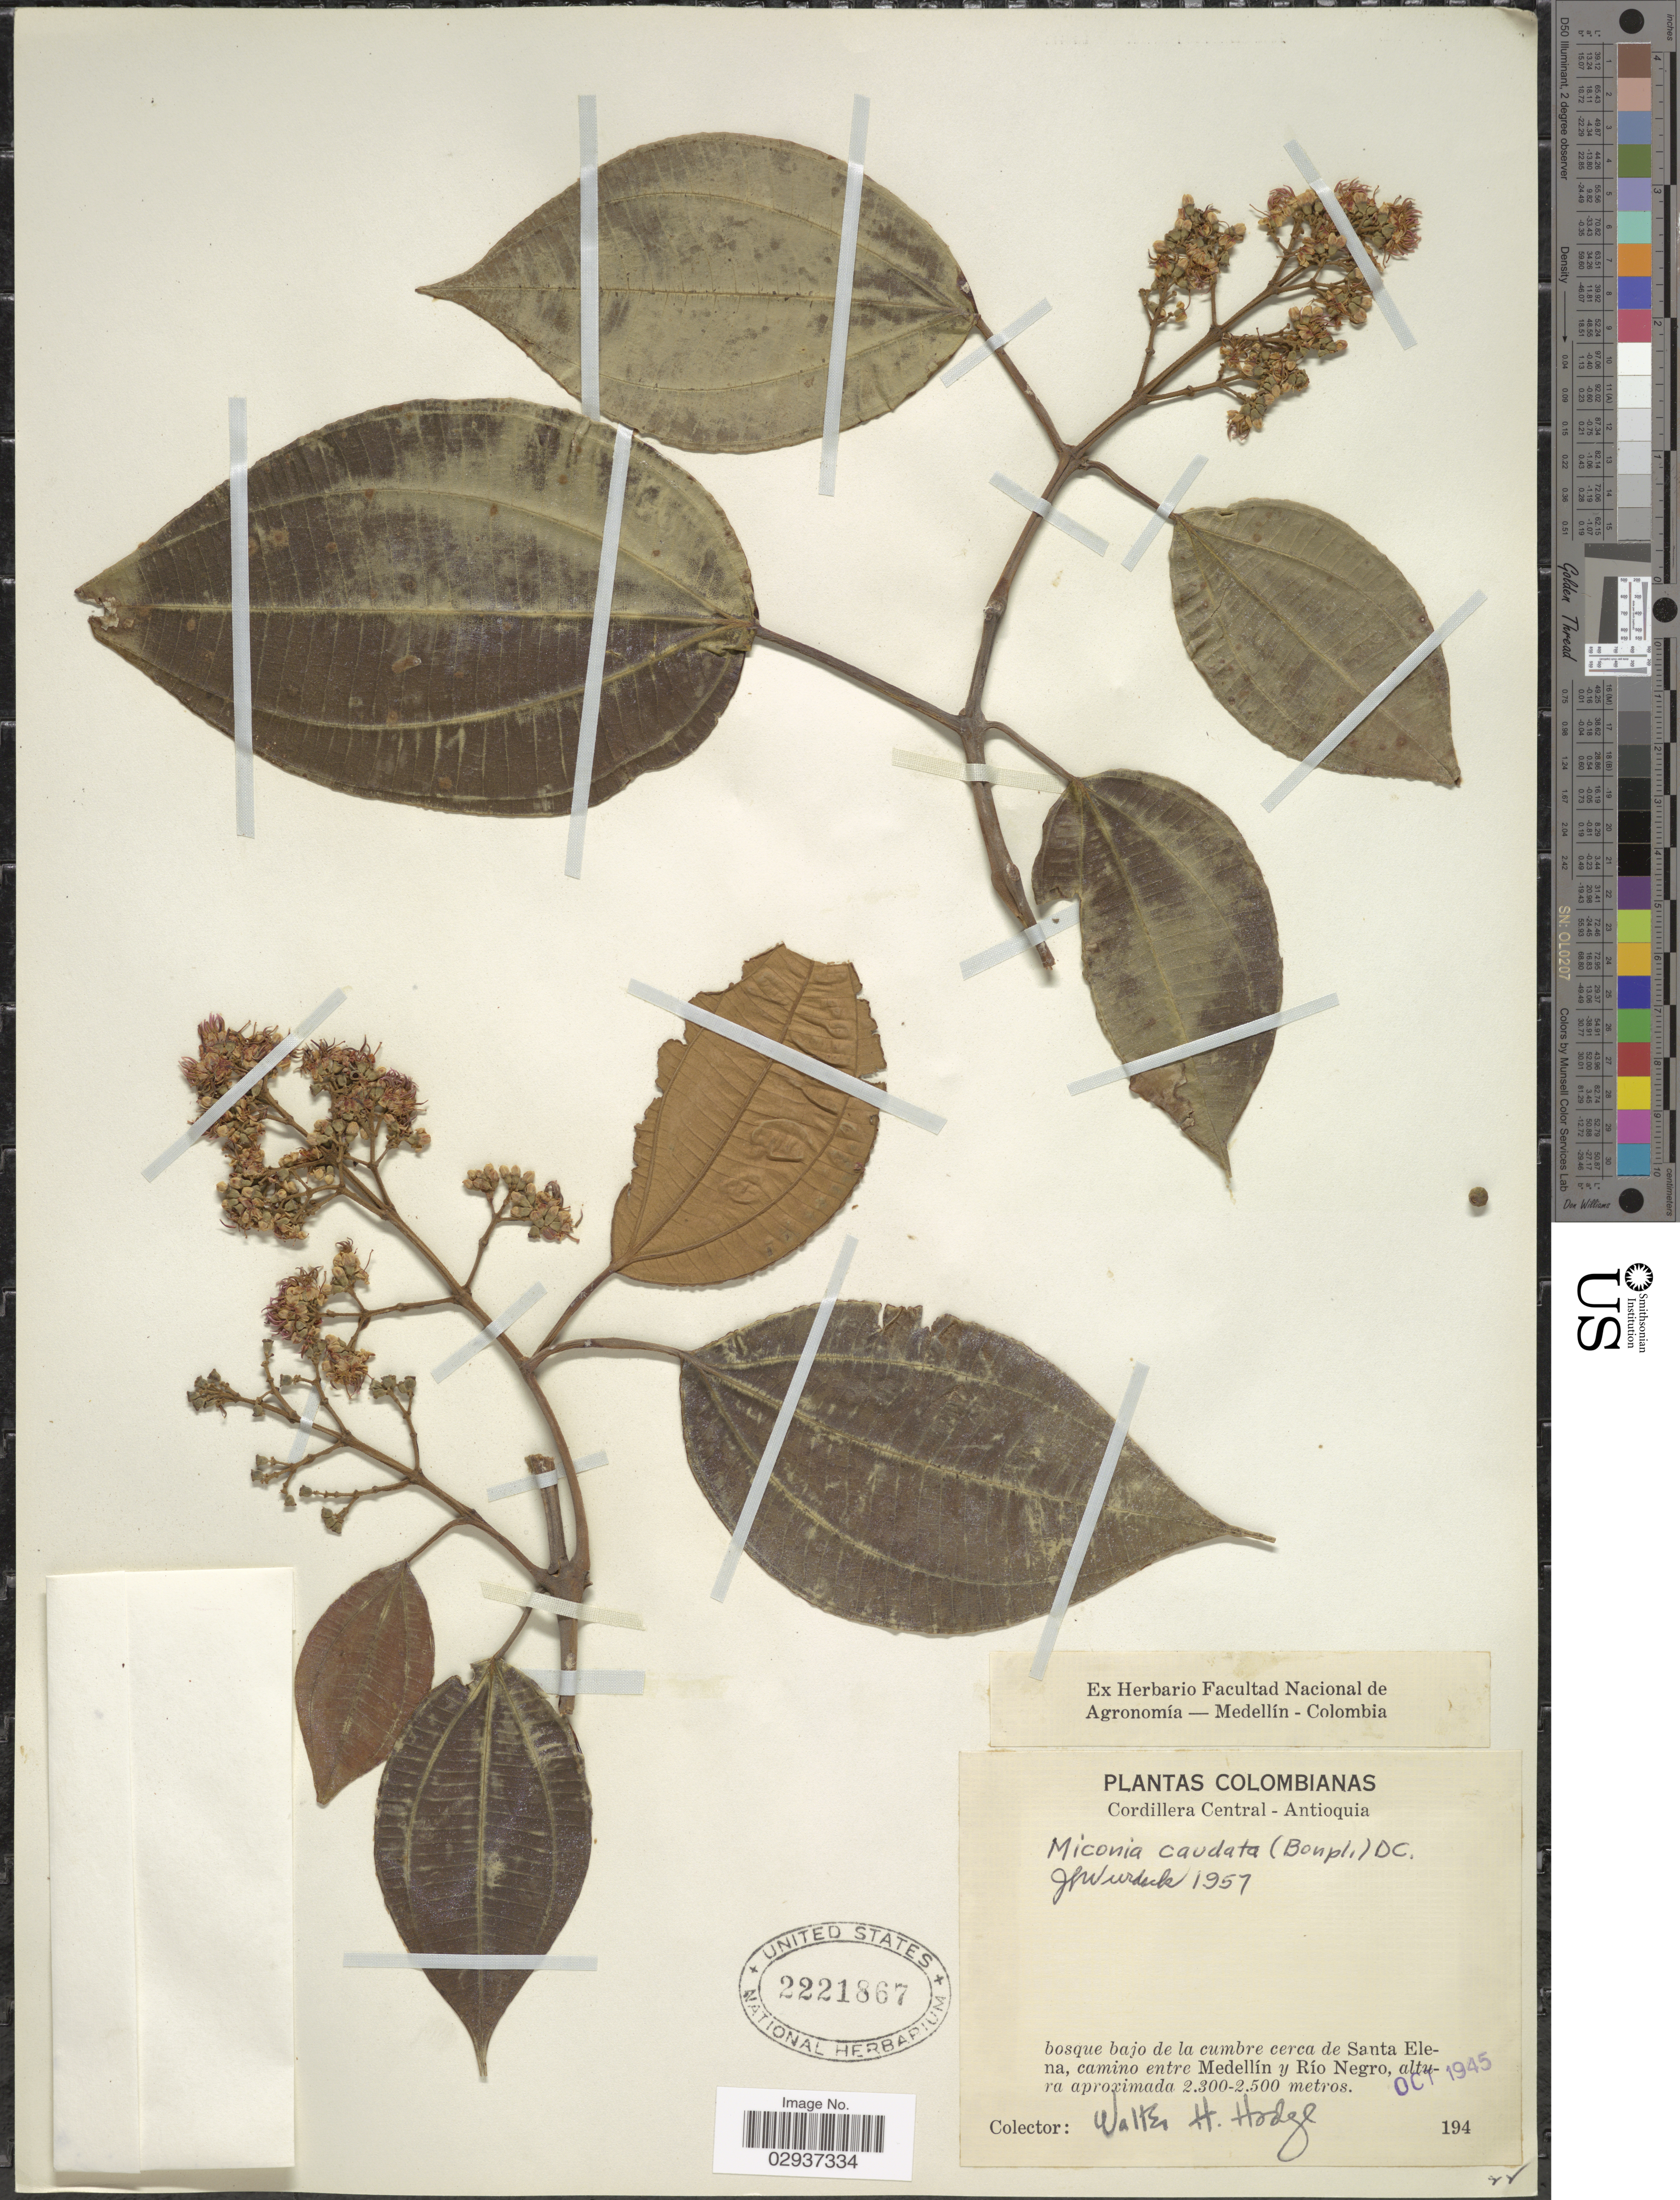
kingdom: Plantae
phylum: Tracheophyta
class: Magnoliopsida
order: Myrtales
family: Melastomataceae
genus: Miconia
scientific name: Miconia caudata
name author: (Bonpl.) DC.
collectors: W. Hodge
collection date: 1945-10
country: Colombia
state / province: Antioquia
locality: Cordillera Central - Antioquia. Bosque bajo de la cumbre cerca de Santa Elena, camino entre Medellín y Río Negro.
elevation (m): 2300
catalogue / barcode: US 2221867